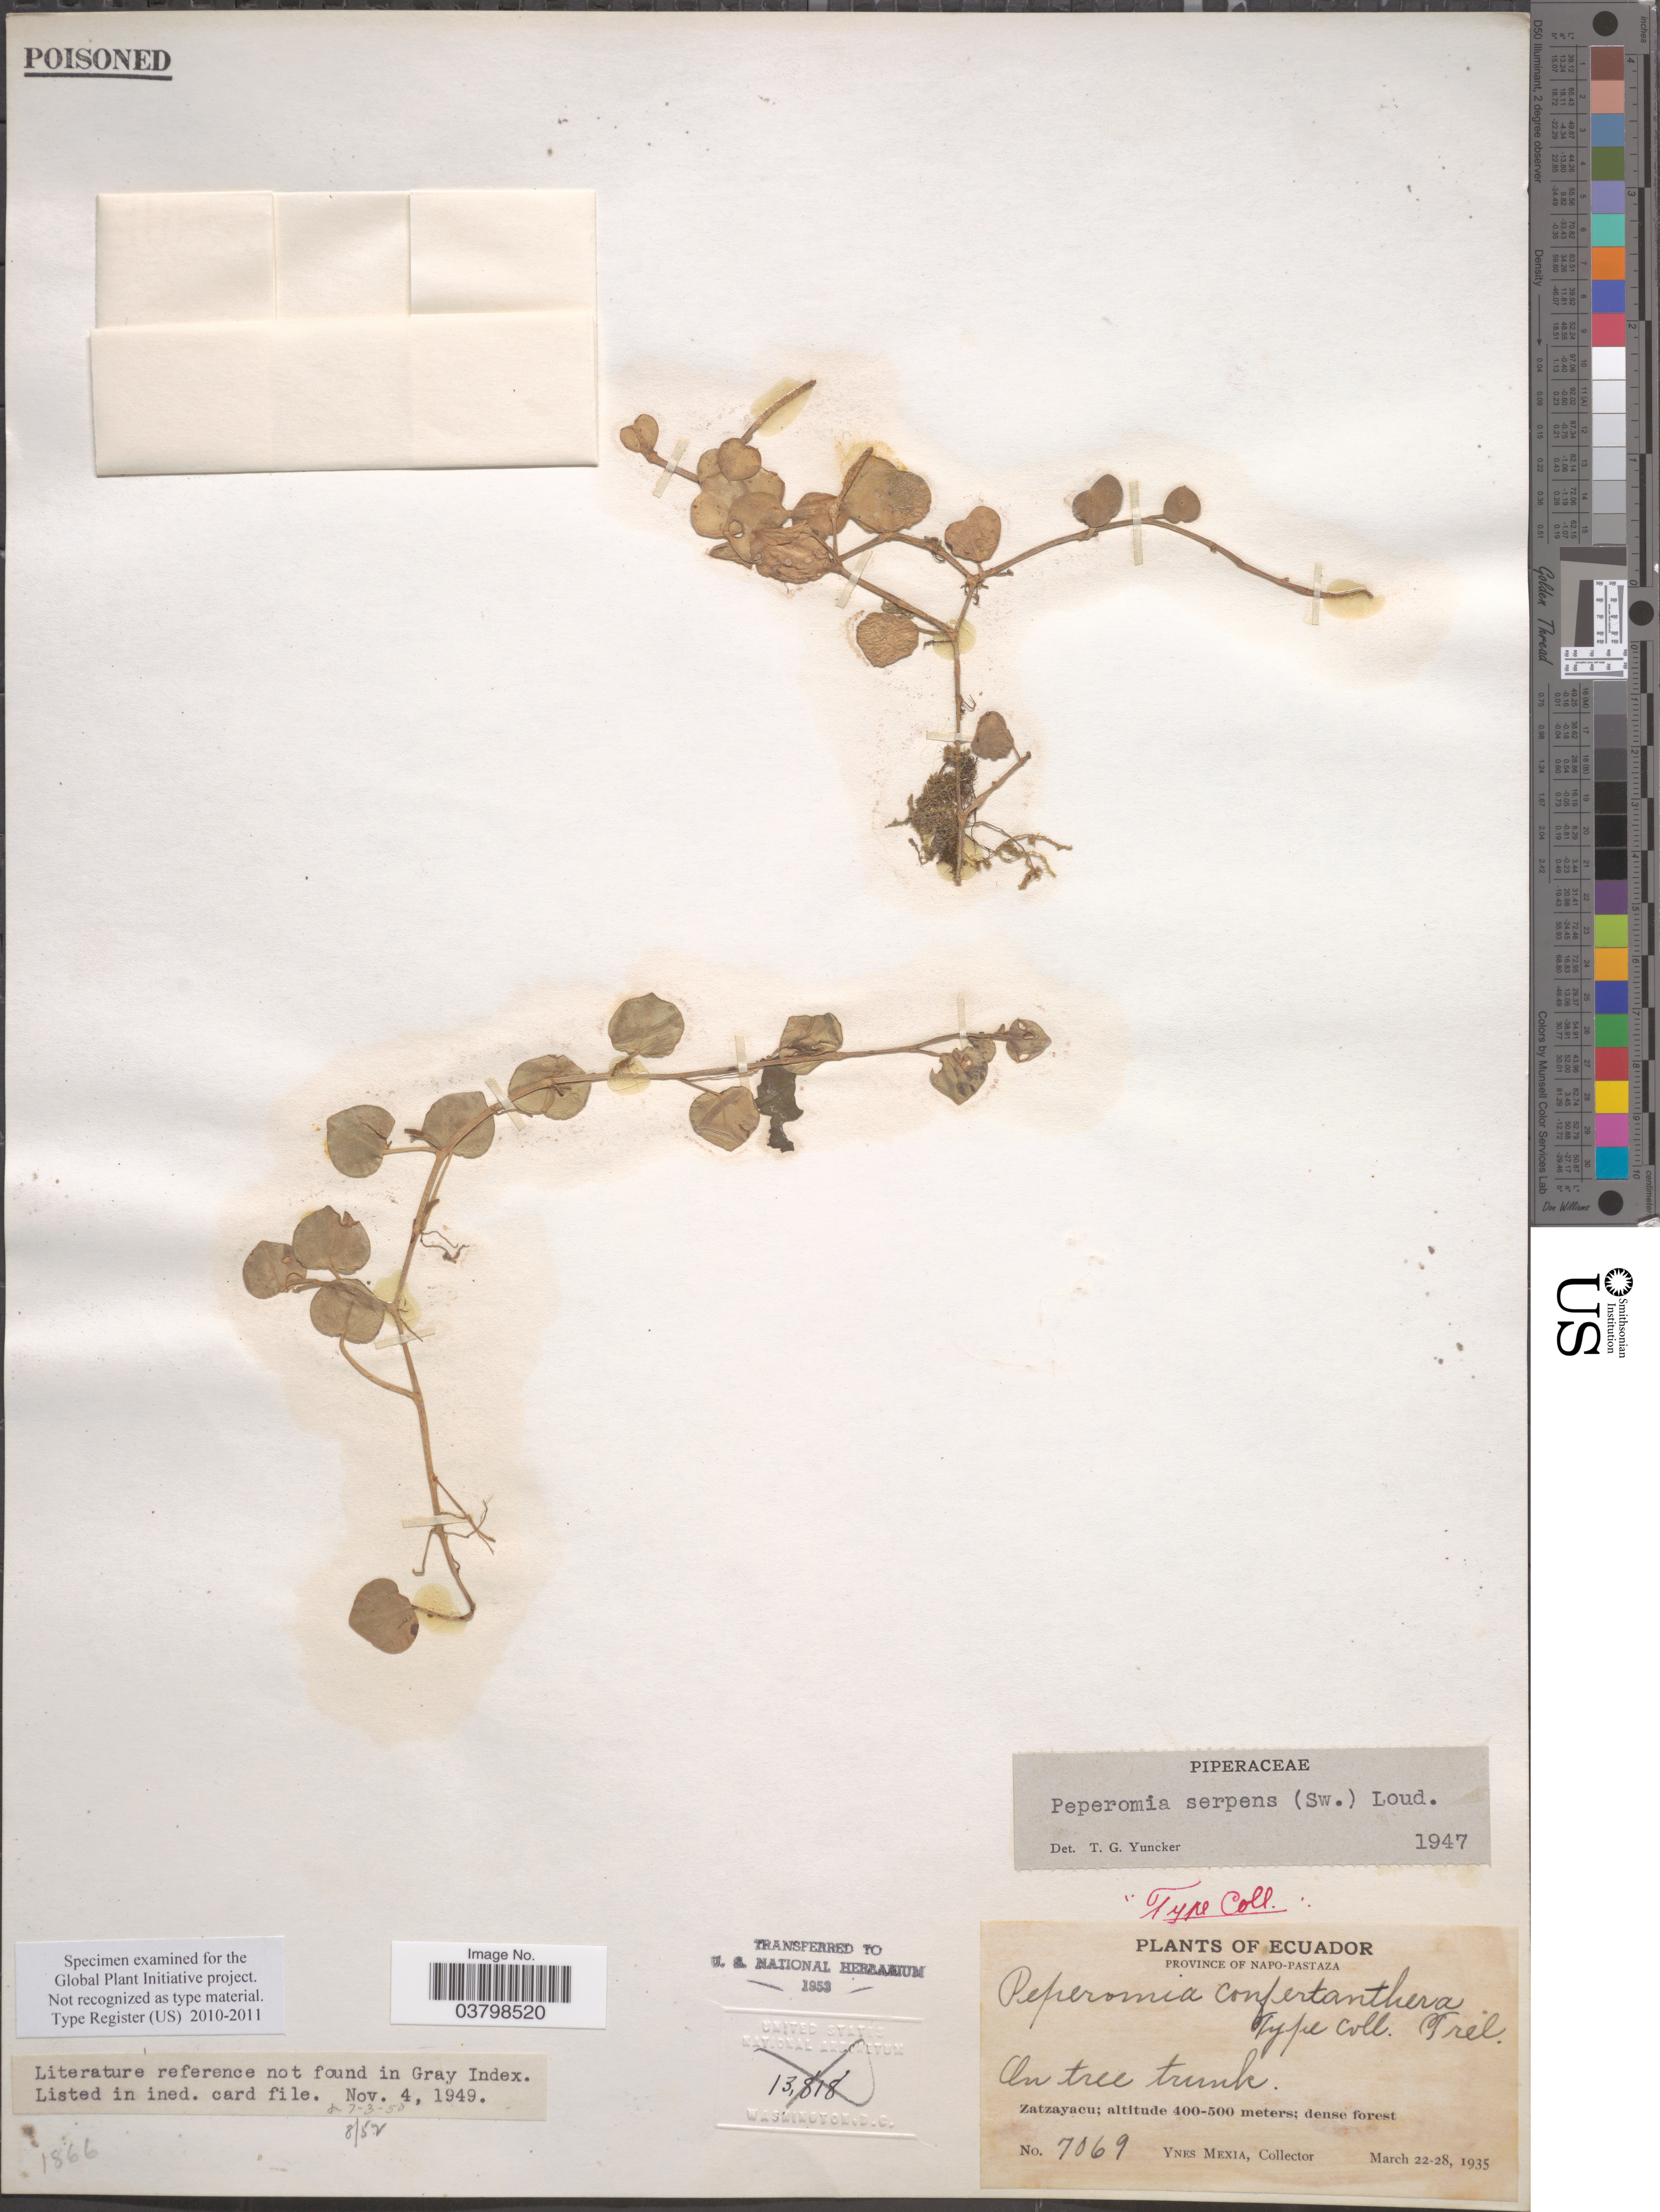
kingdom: Plantae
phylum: Tracheophyta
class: Magnoliopsida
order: Piperales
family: Piperaceae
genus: Peperomia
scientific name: Peperomia serpens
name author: (Sw.) Loudon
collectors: Y. Mexia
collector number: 7069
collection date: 1935-03-22/1935-03-28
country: Ecuador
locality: Province of Napo-Pastaza. Zatzayacu.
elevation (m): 400